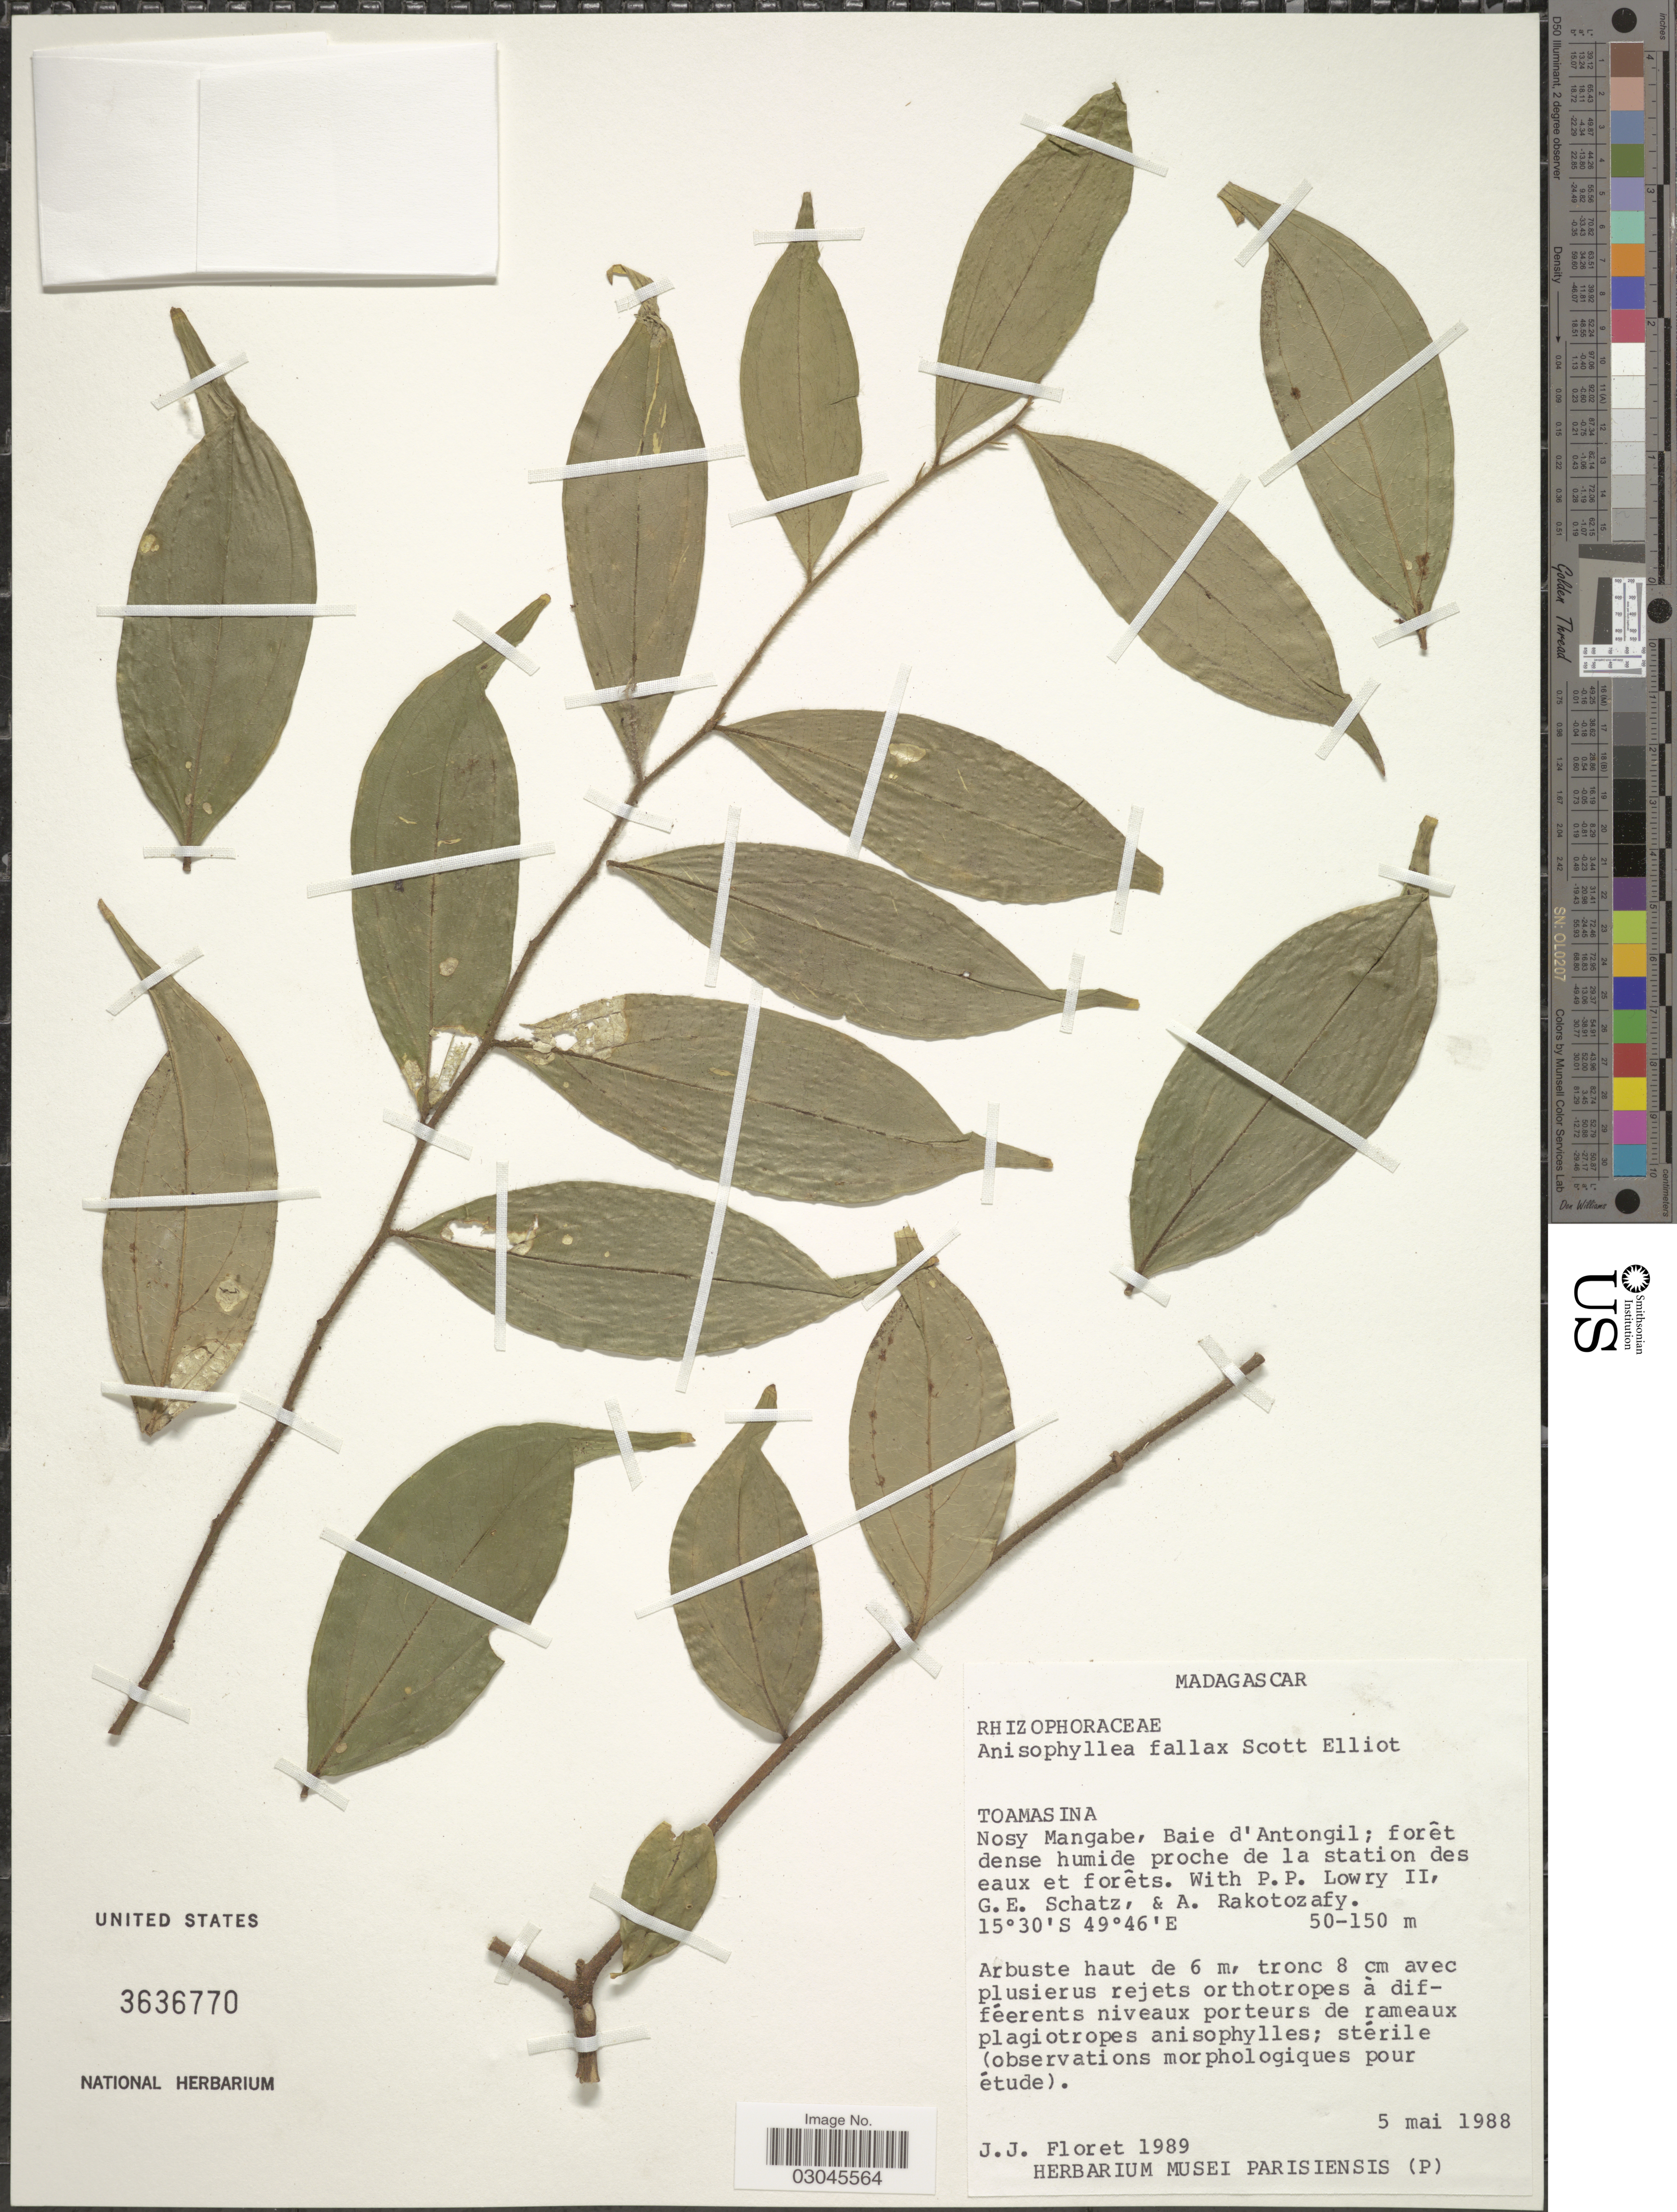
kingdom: Plantae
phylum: Tracheophyta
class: Magnoliopsida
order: Cucurbitales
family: Anisophylleaceae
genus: Anisophyllea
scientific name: Anisophyllea fallax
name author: Scott Elliot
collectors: J. Floret, P. P. Lowry, G. Schatz & A. Rakotozafy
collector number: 1989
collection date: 1988-05-05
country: Madagascar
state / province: Analanjirofo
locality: Nosy Mangabe, Baie d'Antongil; forêt dense humide proche de la station des eaux et forêts.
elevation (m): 50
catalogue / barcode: US 3636770